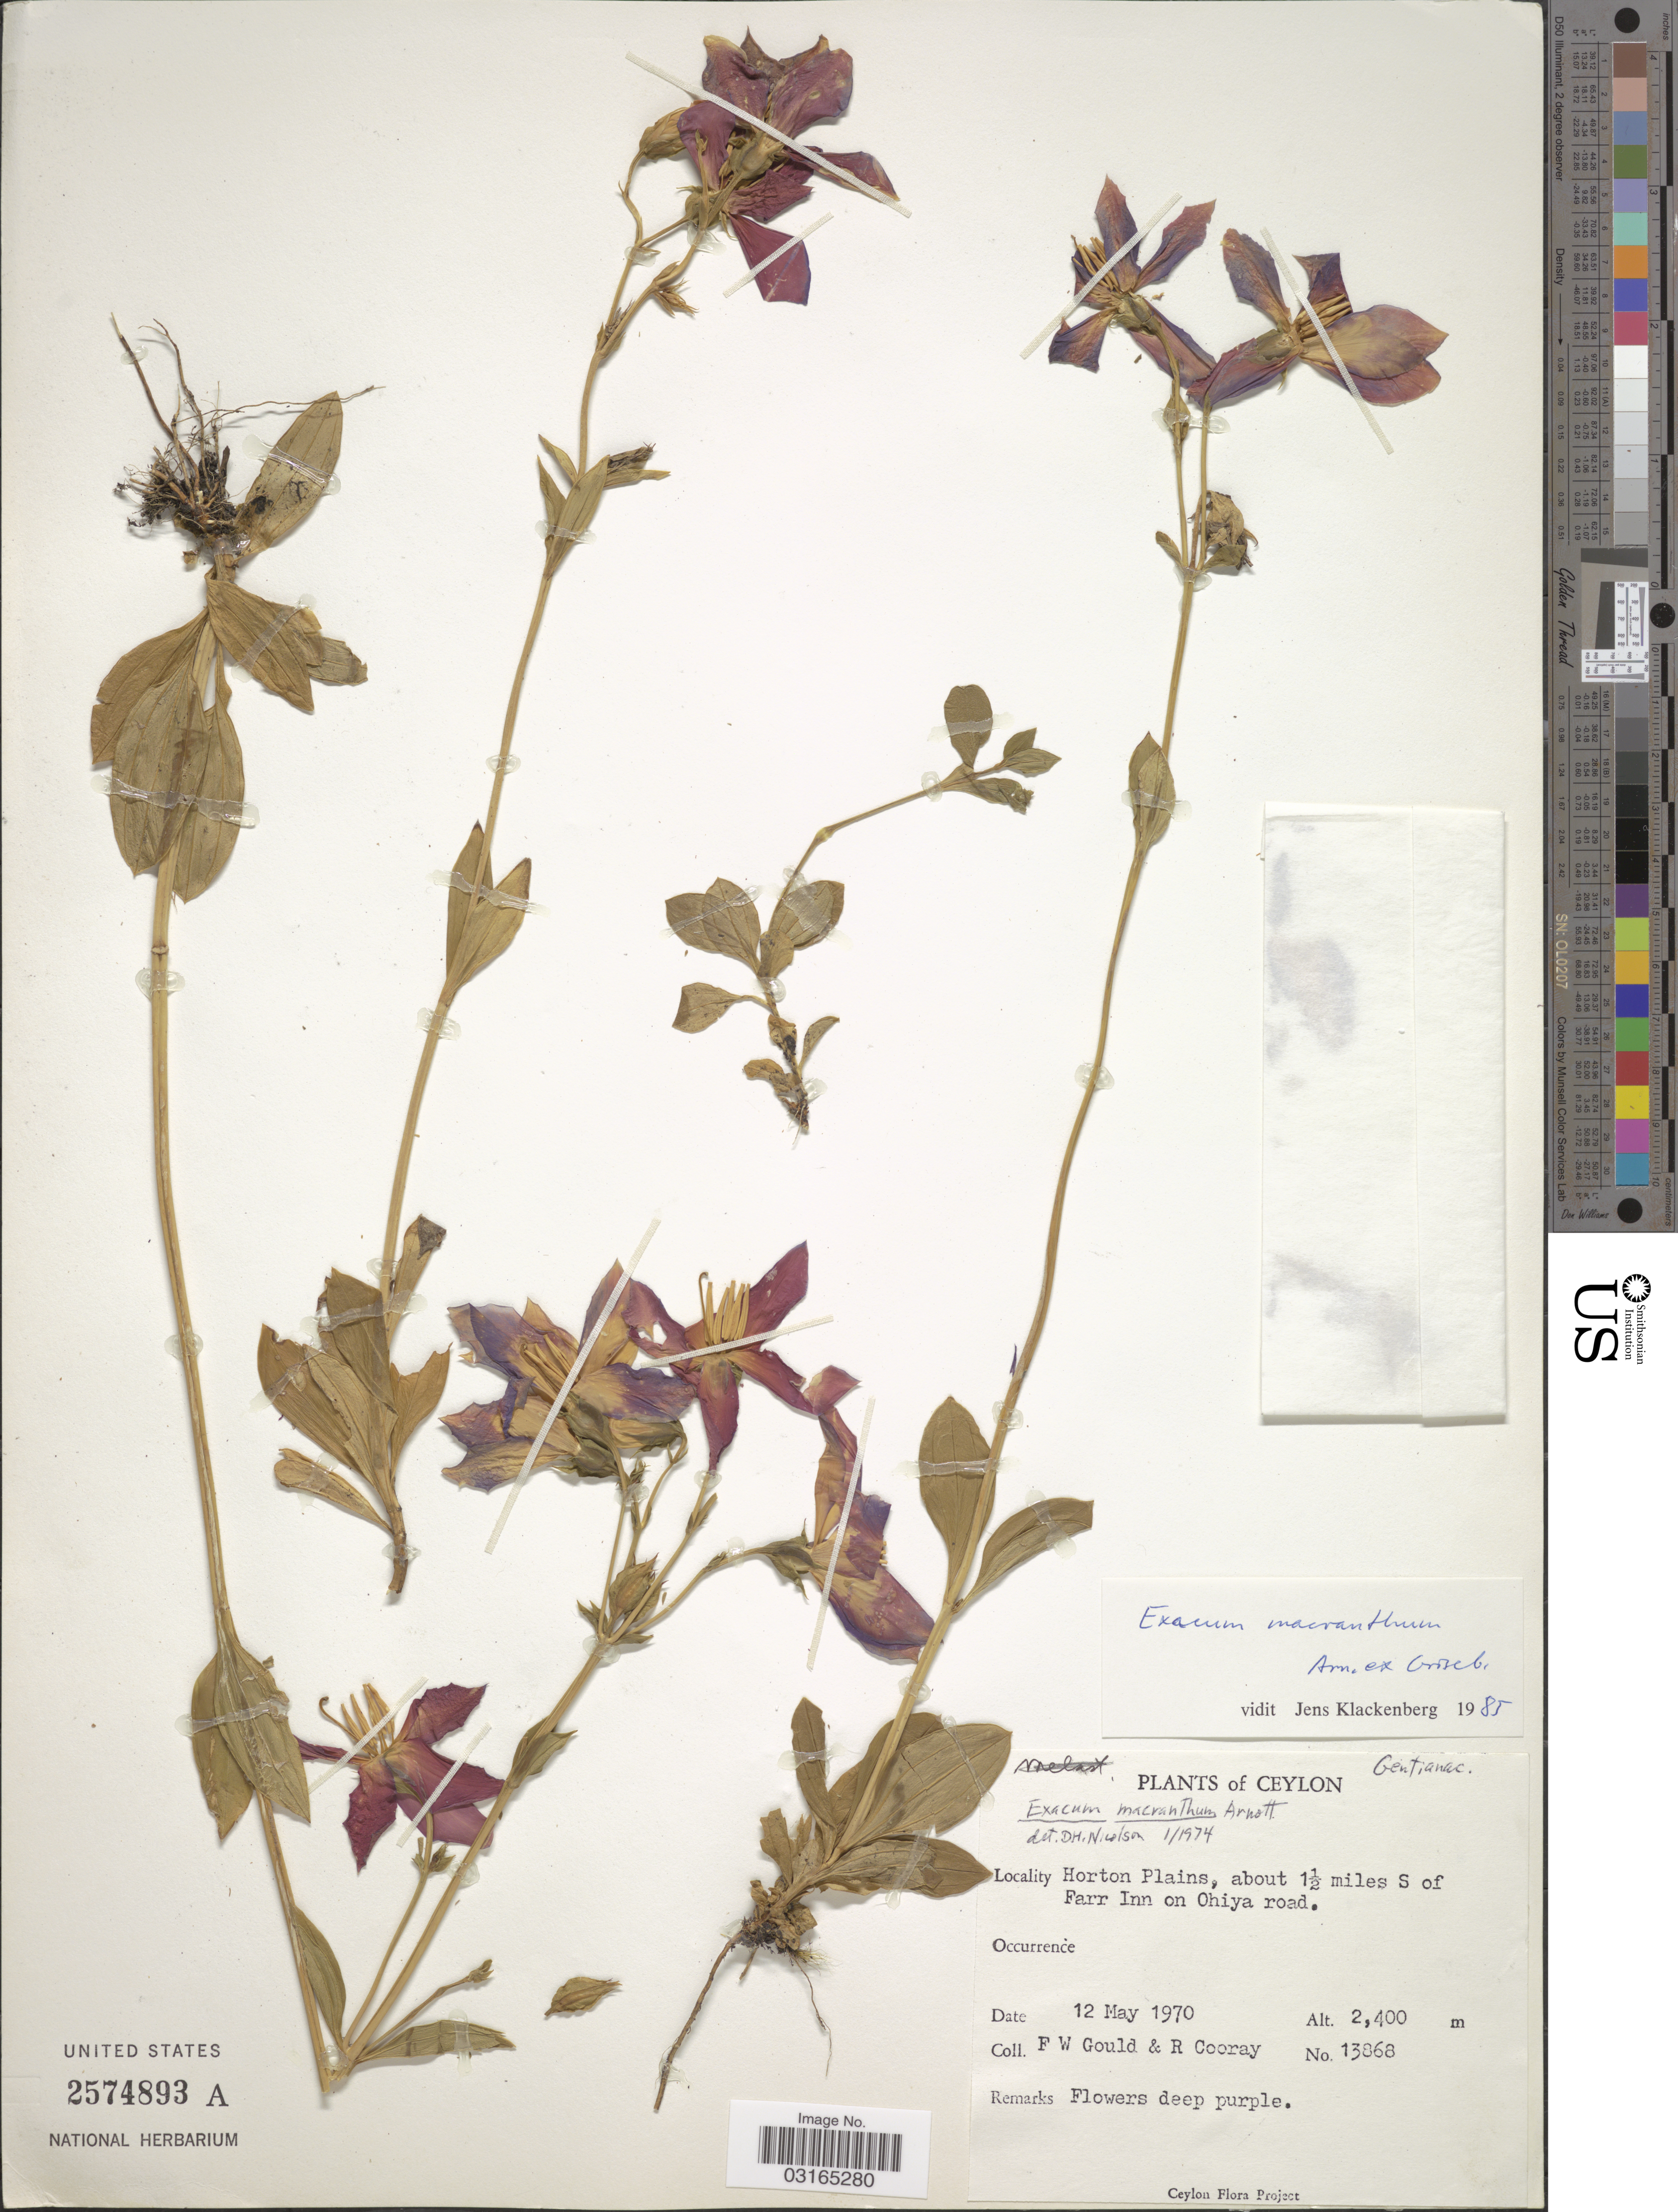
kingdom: Plantae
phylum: Tracheophyta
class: Magnoliopsida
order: Gentianales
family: Gentianaceae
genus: Exacum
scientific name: Exacum macranthum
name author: Arn. ex Griseb.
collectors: F. W. Gould & R. Cooray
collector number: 13868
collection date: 1970-05-12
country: Sri Lanka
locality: Ceylon. Horon Plains, about 1½ miles S of Farr Inn on Ohiya road.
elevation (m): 2400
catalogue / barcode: US 2574893A